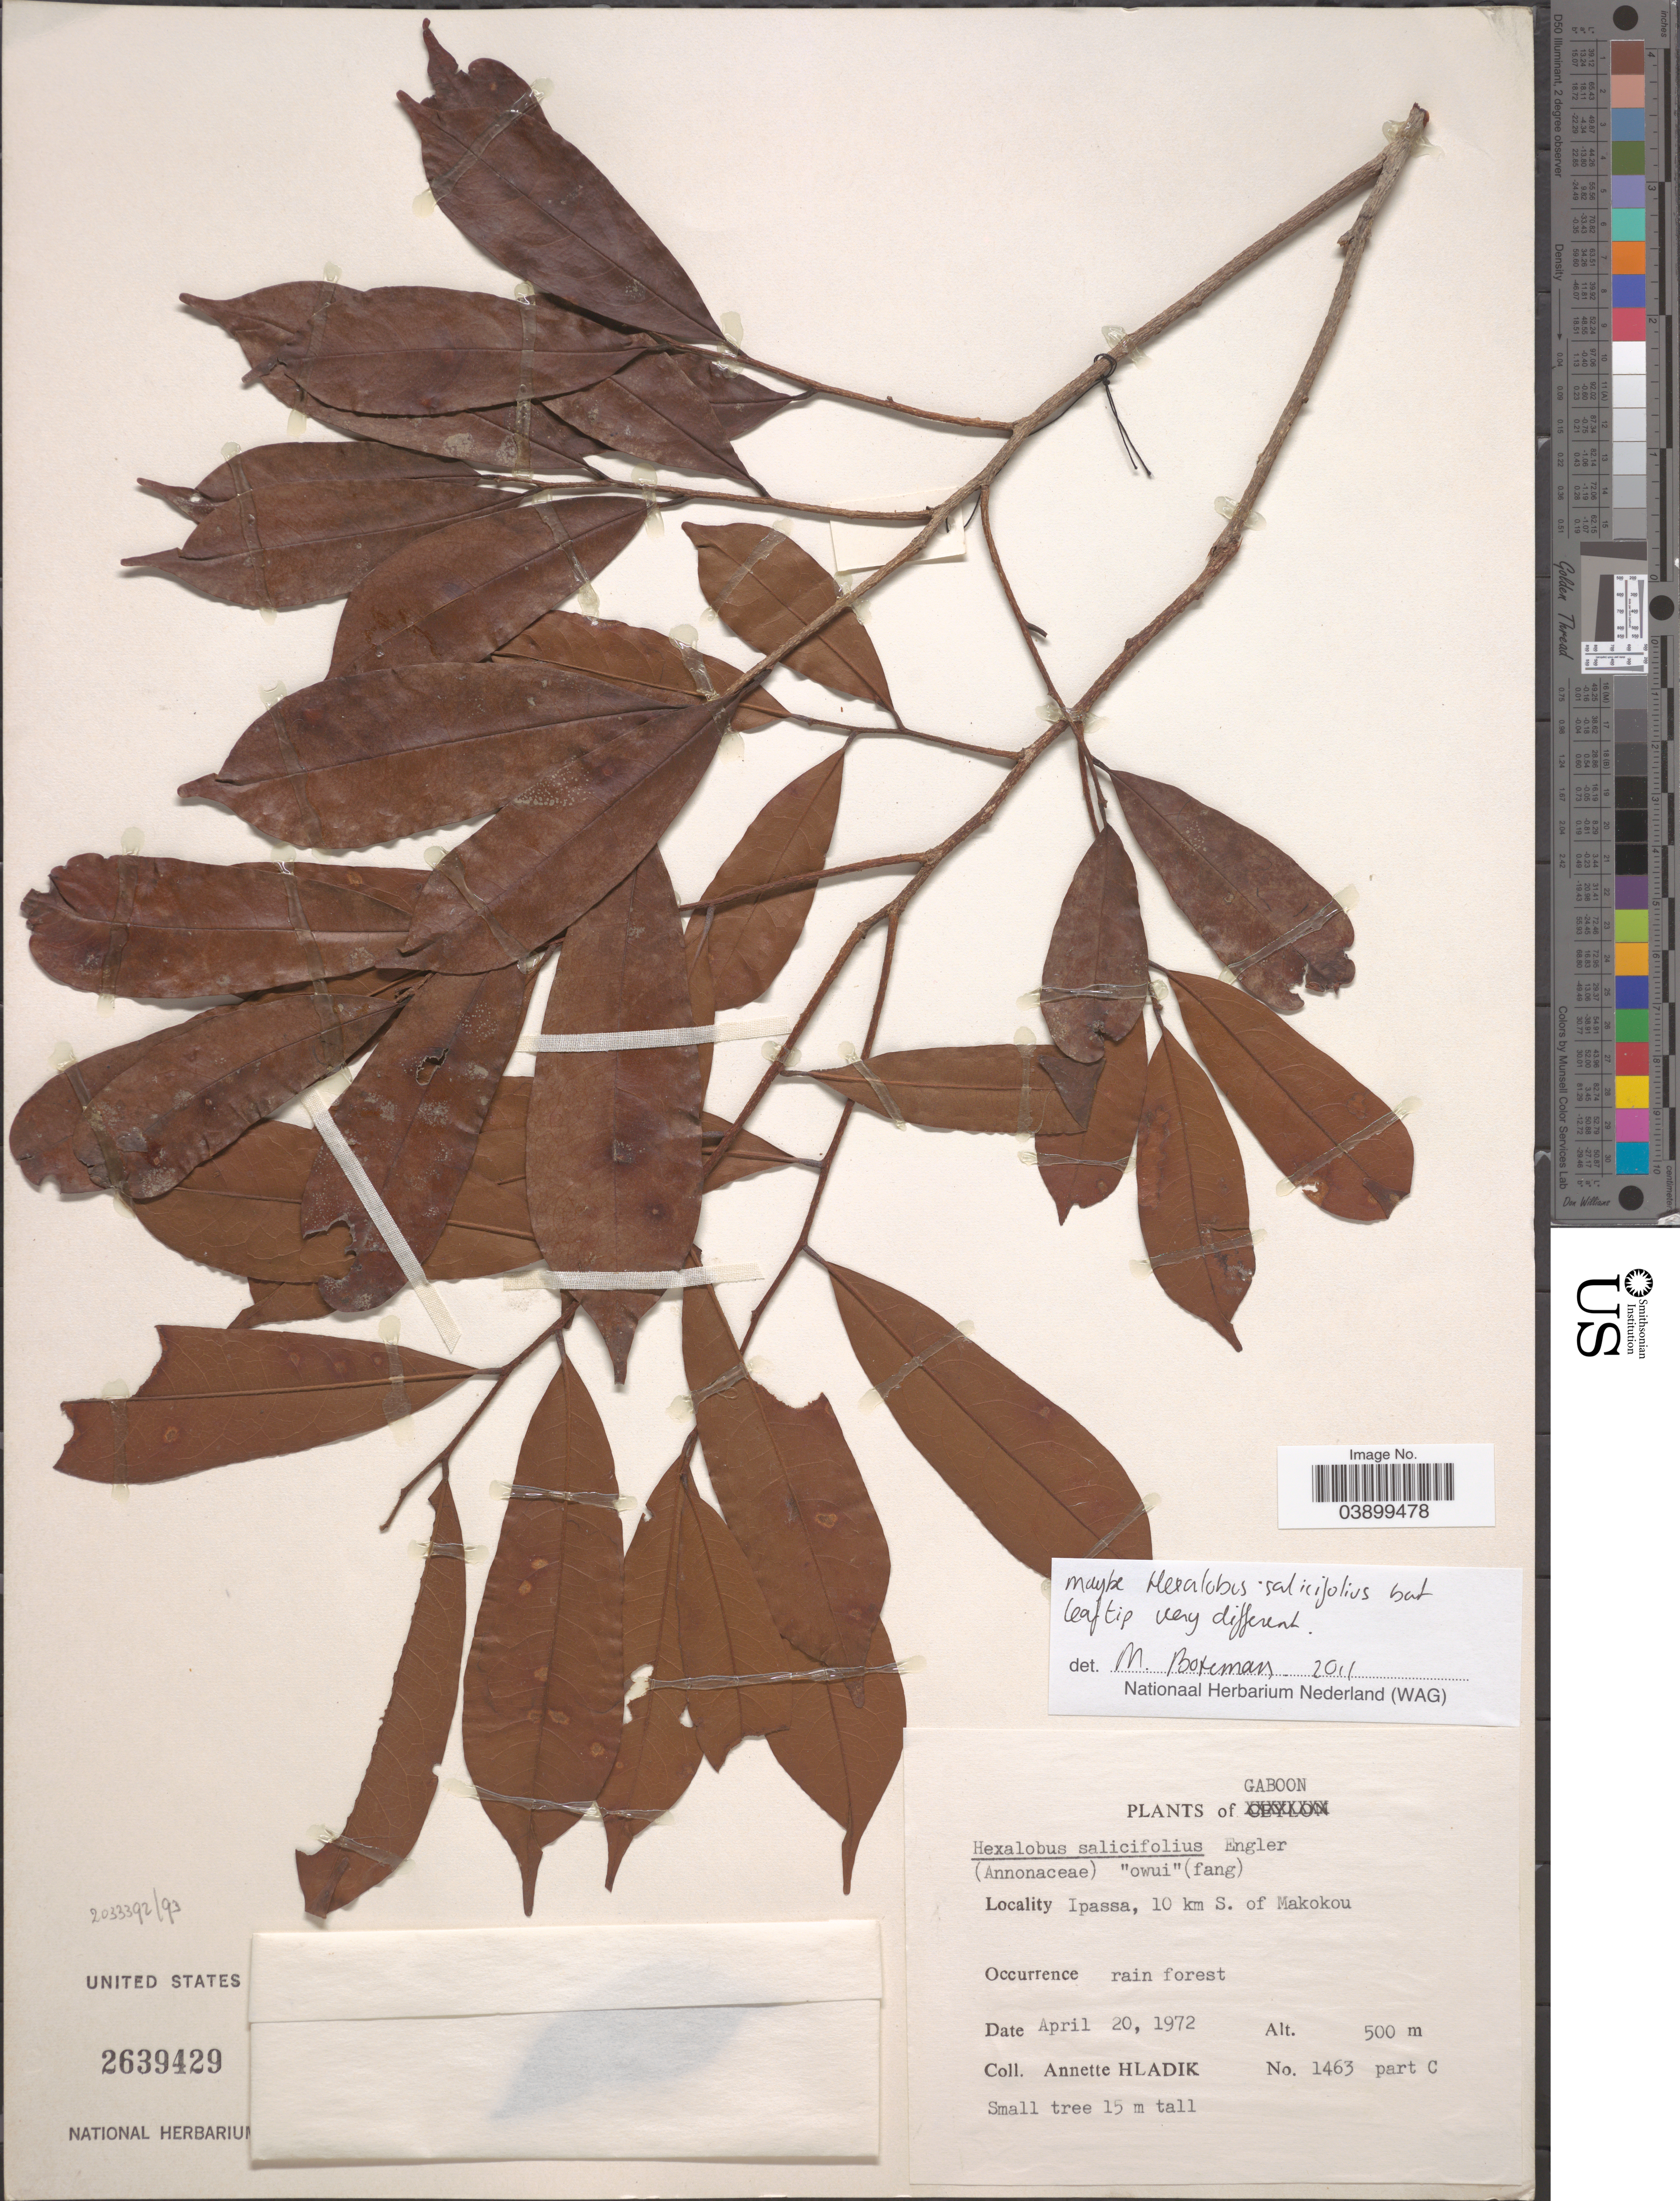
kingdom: Plantae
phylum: Tracheophyta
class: Magnoliopsida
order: Magnoliales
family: Annonaceae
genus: Hexalobus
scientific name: Hexalobus salicifolius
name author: Engl.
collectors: A. Hladik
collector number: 1463 part C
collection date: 1972-04-20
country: Gabon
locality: Gaboon. Ipassa, 10 km S. of Makokou.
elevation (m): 500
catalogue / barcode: US 2639429